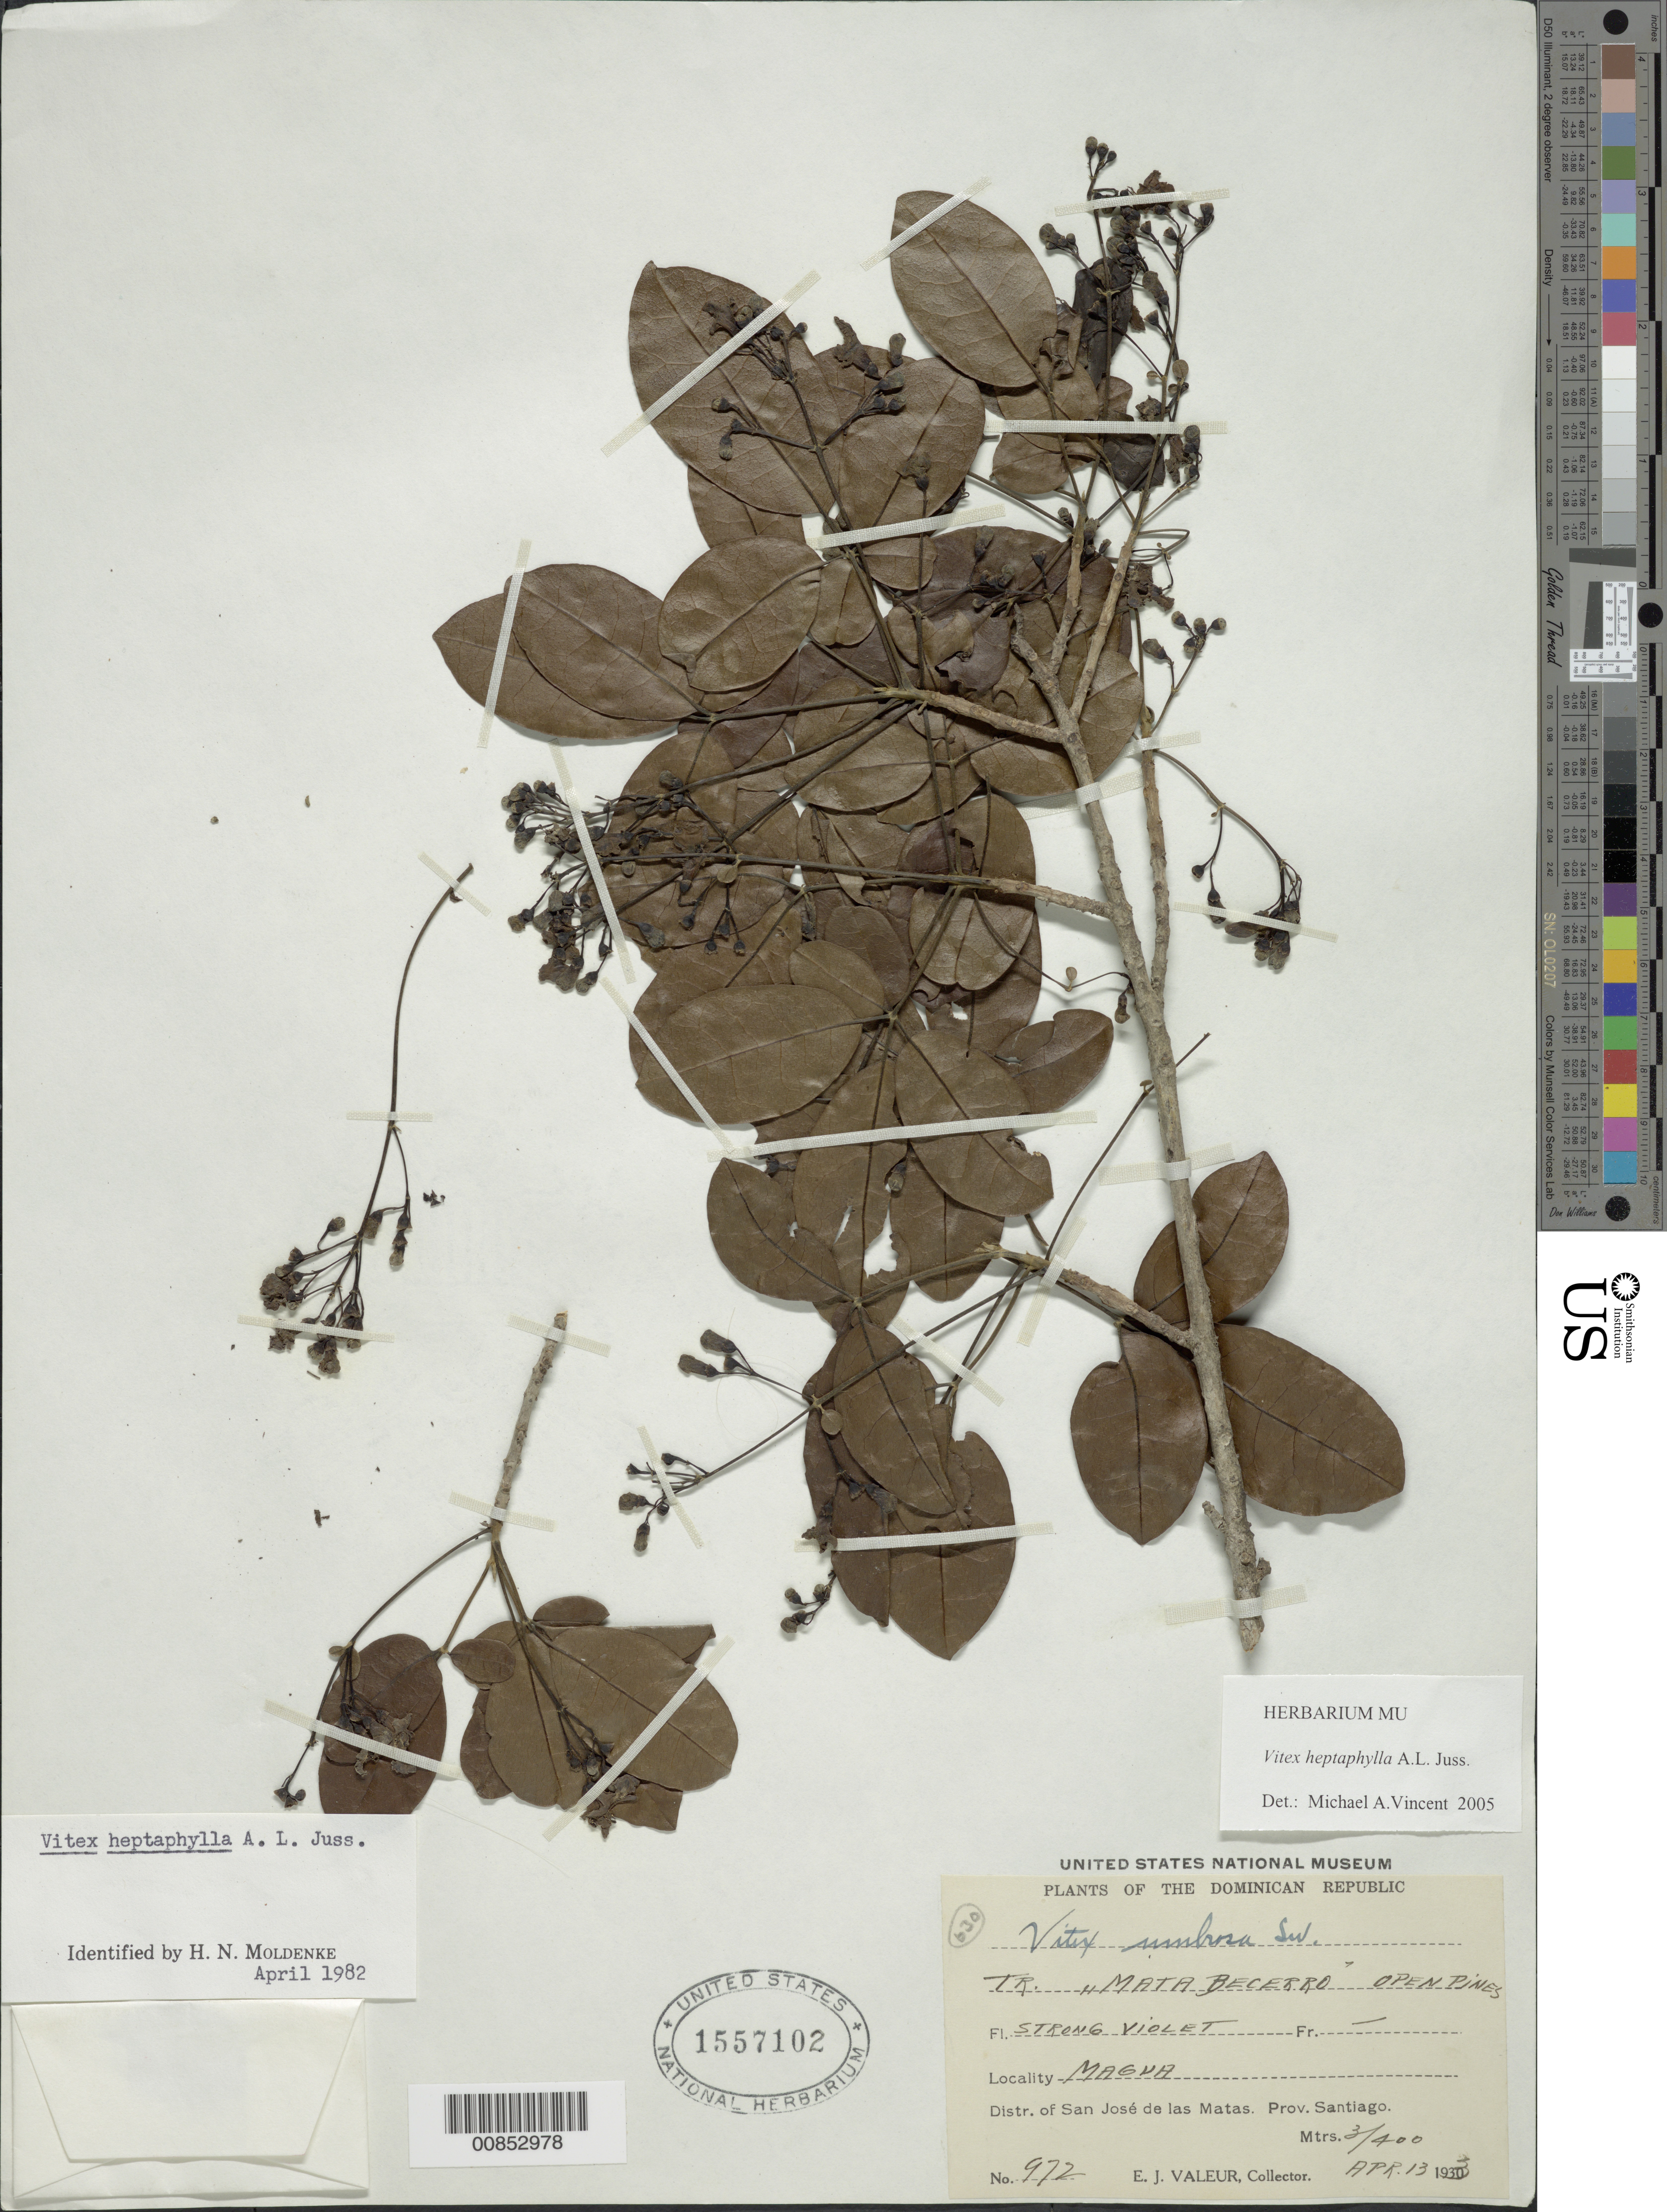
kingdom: Plantae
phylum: Tracheophyta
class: Magnoliopsida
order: Lamiales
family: Lamiaceae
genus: Vitex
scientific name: Vitex heptaphylla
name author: A. Juss.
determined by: Vincent, Michael A.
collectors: E. Valeur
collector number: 972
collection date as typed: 13 Apr 1933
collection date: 1933-04-13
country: Dominican Republic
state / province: Santiago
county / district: San José de las Matas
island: Hispaniola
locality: Magua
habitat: Open pines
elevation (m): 300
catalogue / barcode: US 1557102